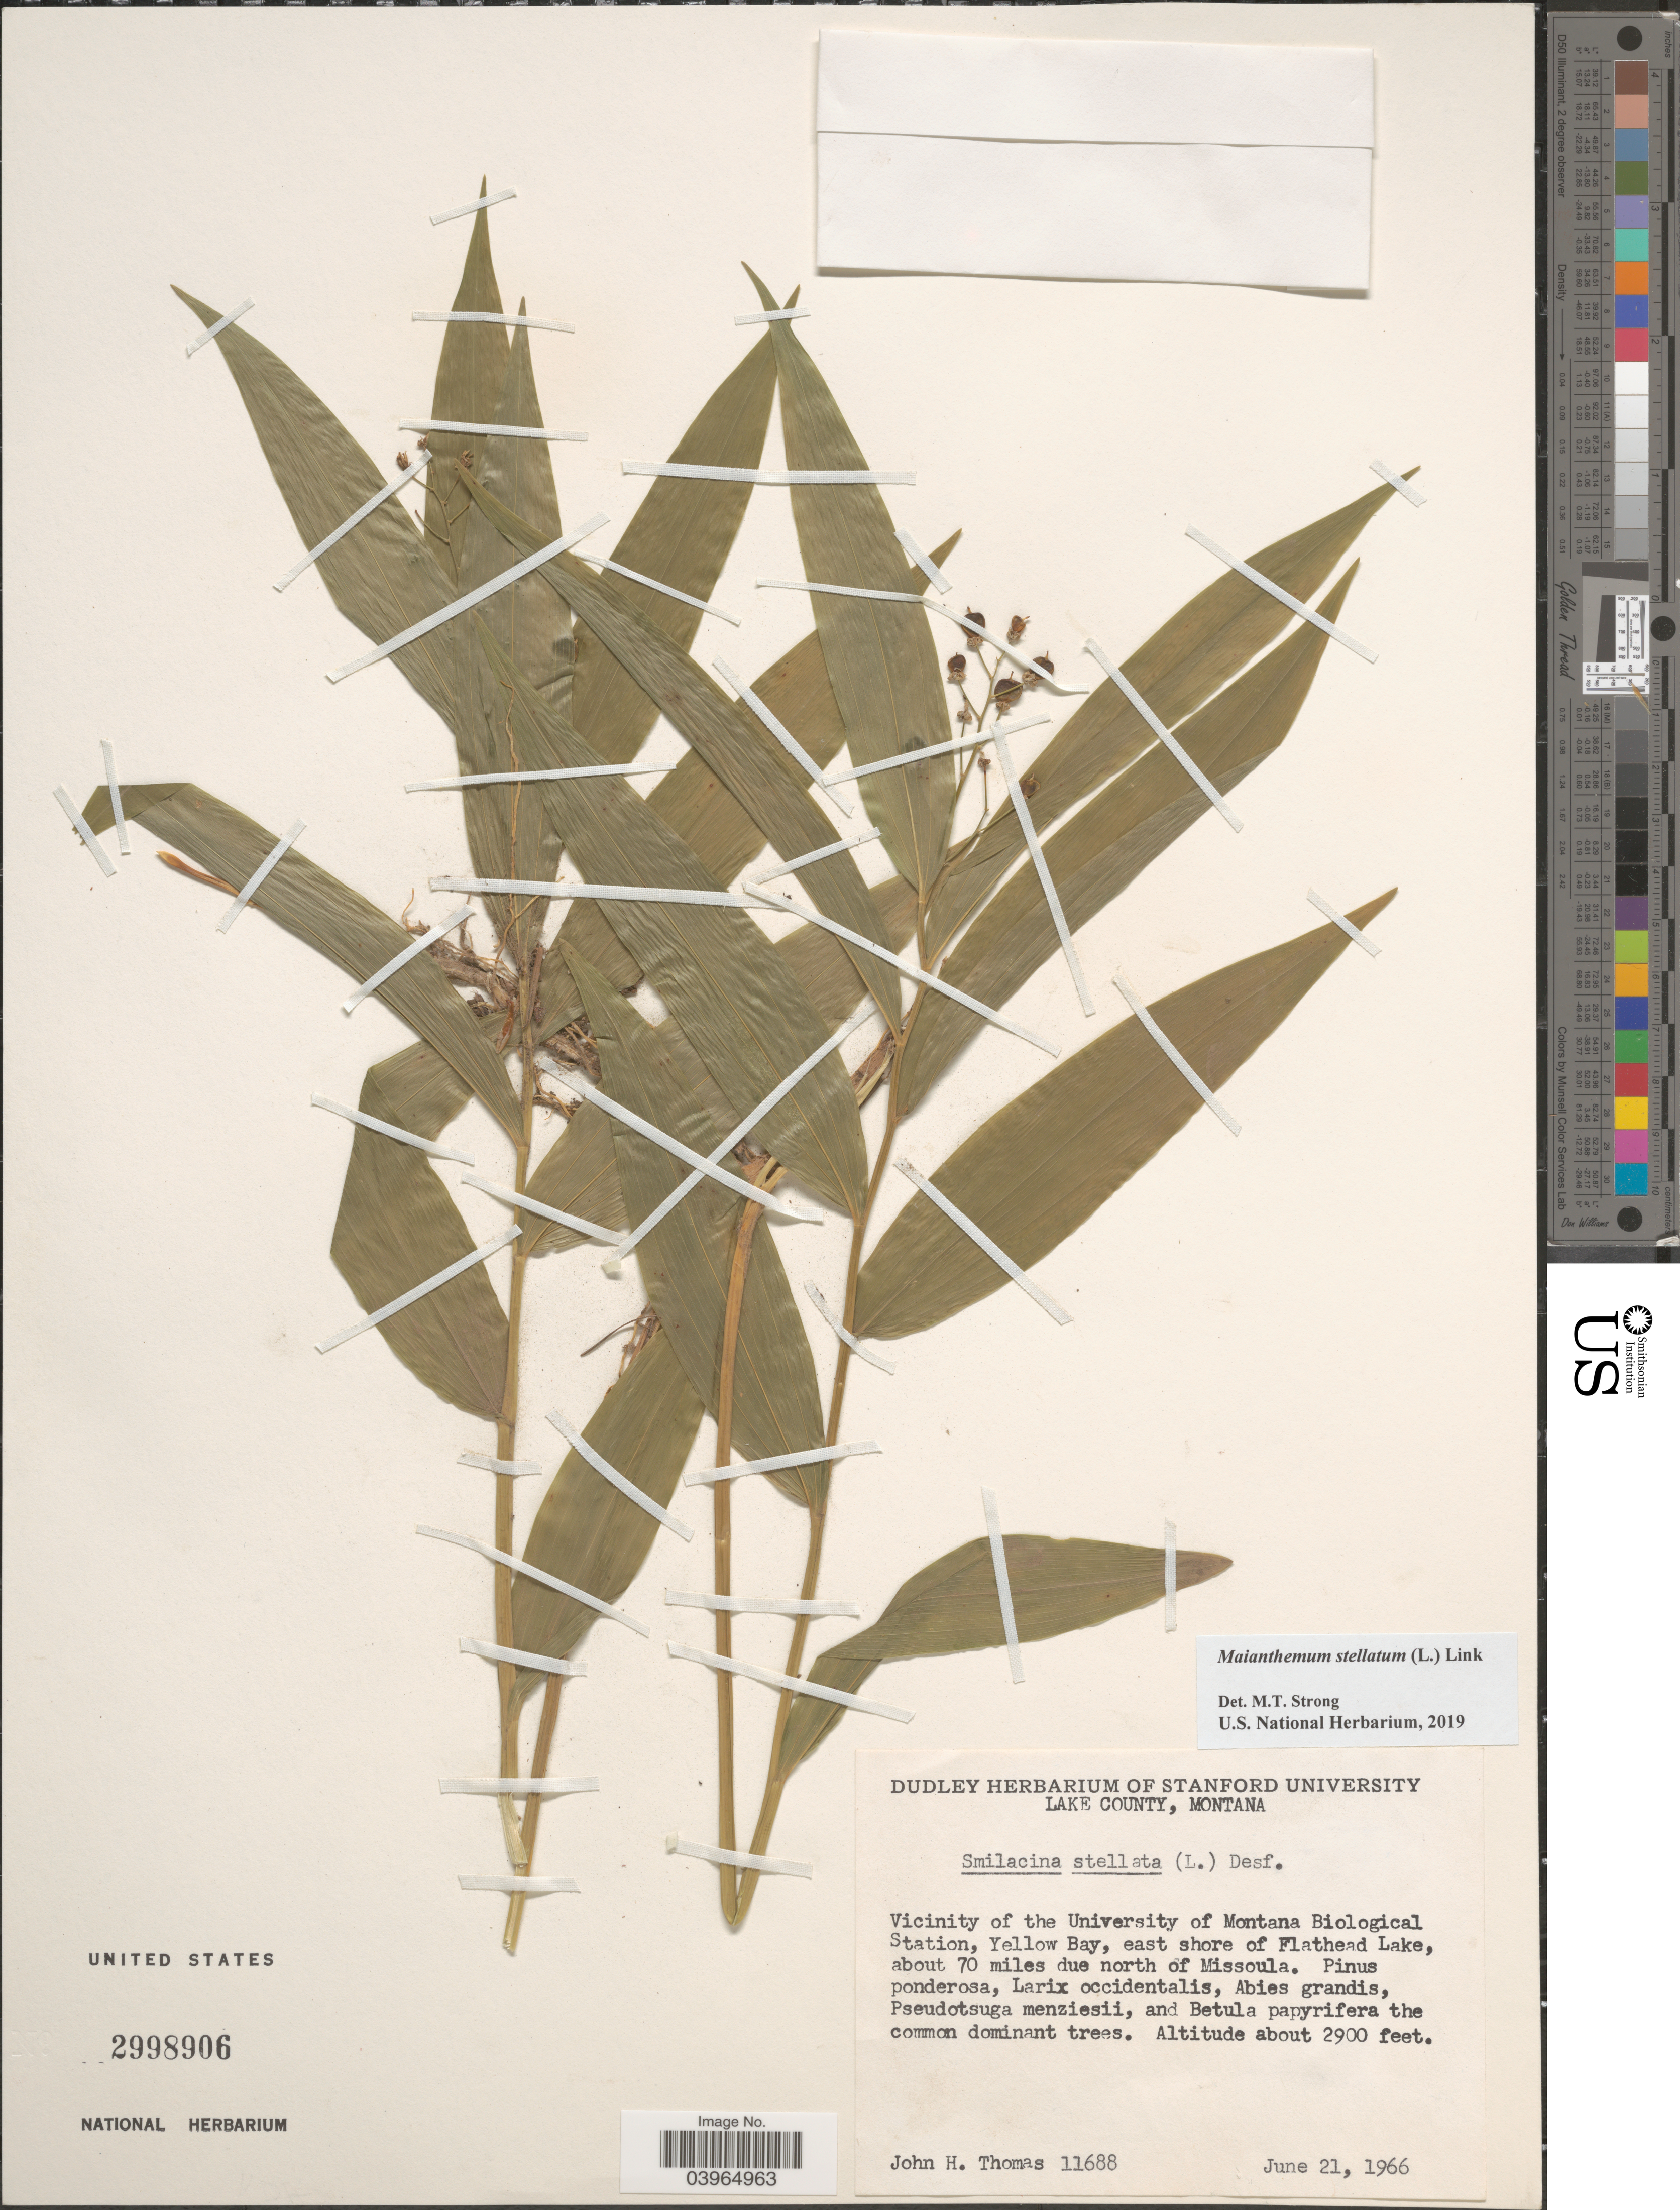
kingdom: Plantae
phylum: Tracheophyta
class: Liliopsida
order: Asparagales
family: Asparagaceae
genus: Maianthemum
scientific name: Maianthemum stellatum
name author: (L.) Link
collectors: J. H. Thomas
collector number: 11688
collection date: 1966-06-21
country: United States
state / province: Montana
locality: Lake County. Vicinity of the University of Montana Biological Station, Yellow Bay, east shore of Flathead Lake, about 70 miles due north of Missoula.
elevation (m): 884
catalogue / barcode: US 2998906